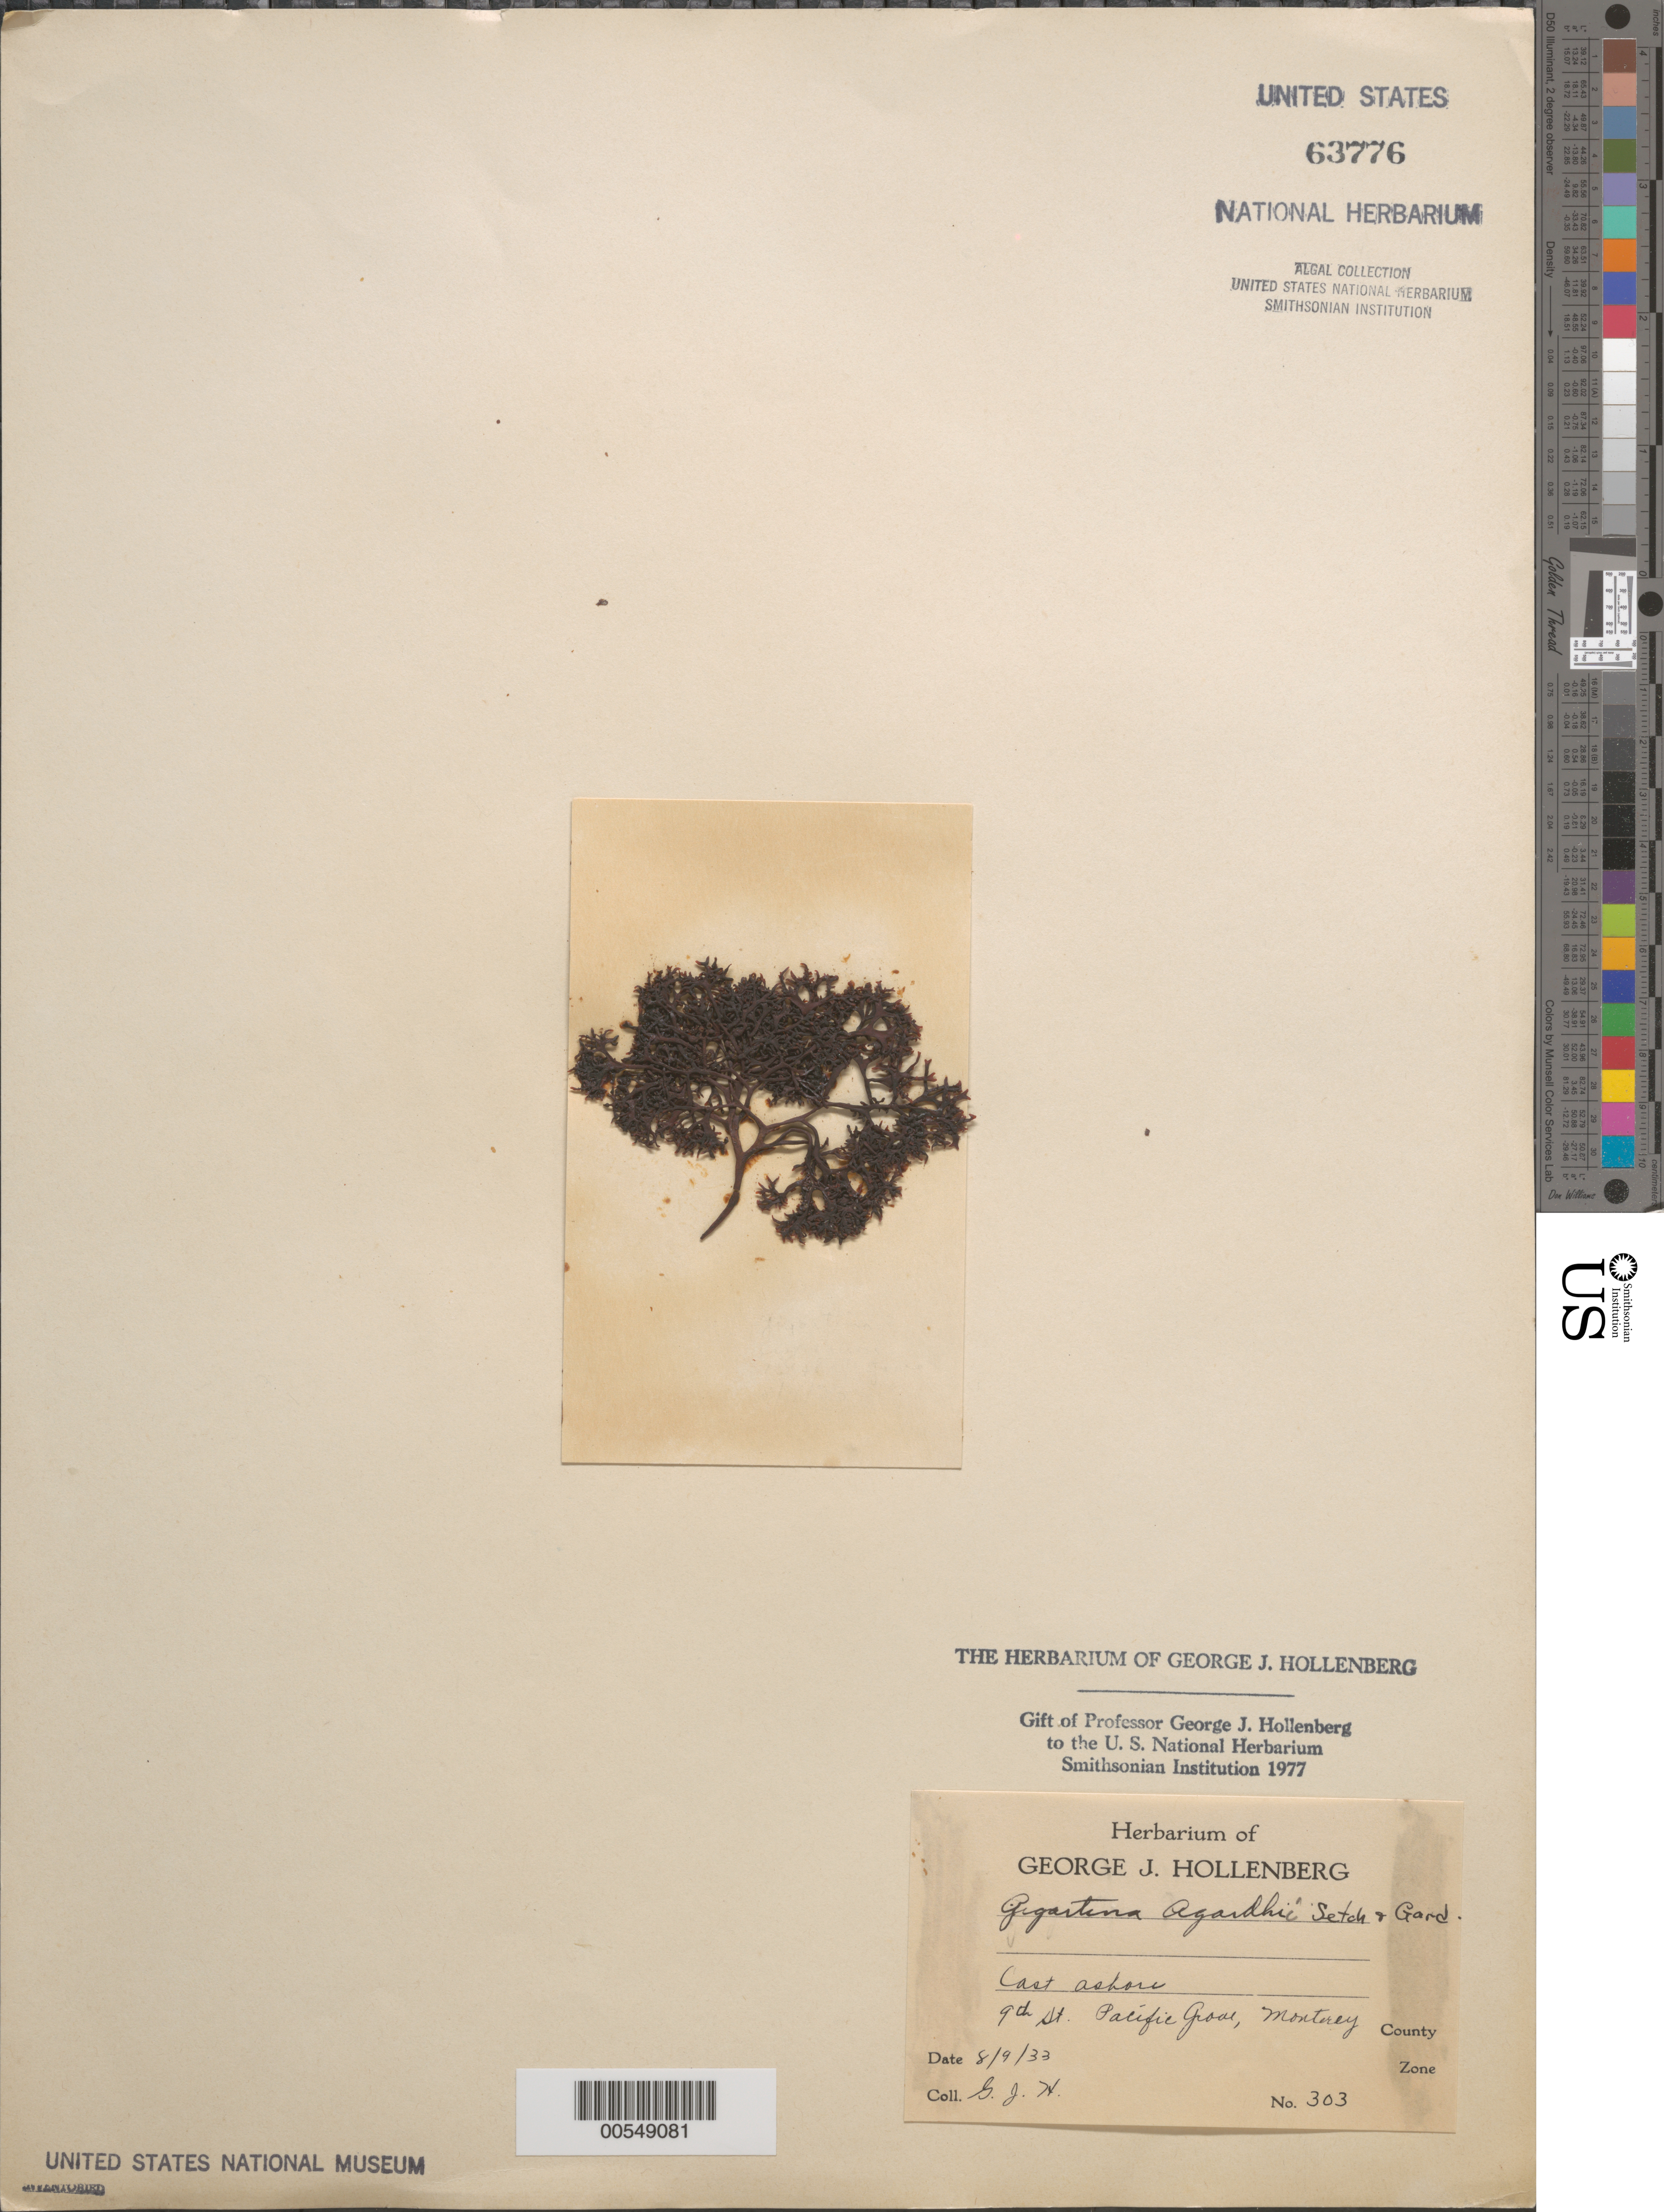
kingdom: Plantae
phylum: Rhodophyta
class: Florideophyceae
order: Gigartinales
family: Phyllophoraceae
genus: Mastocarpus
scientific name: Mastocarpus agardhii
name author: (Setchell & N.L. Gardner) S.C. Lindstrom et al.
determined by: Algae name updating Project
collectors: G. Hollenberg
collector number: GJH 303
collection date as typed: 09 Aug 1933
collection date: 1933-08-09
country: United States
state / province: California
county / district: Monterey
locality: Pacific Grove, 9th Street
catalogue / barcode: US 63776